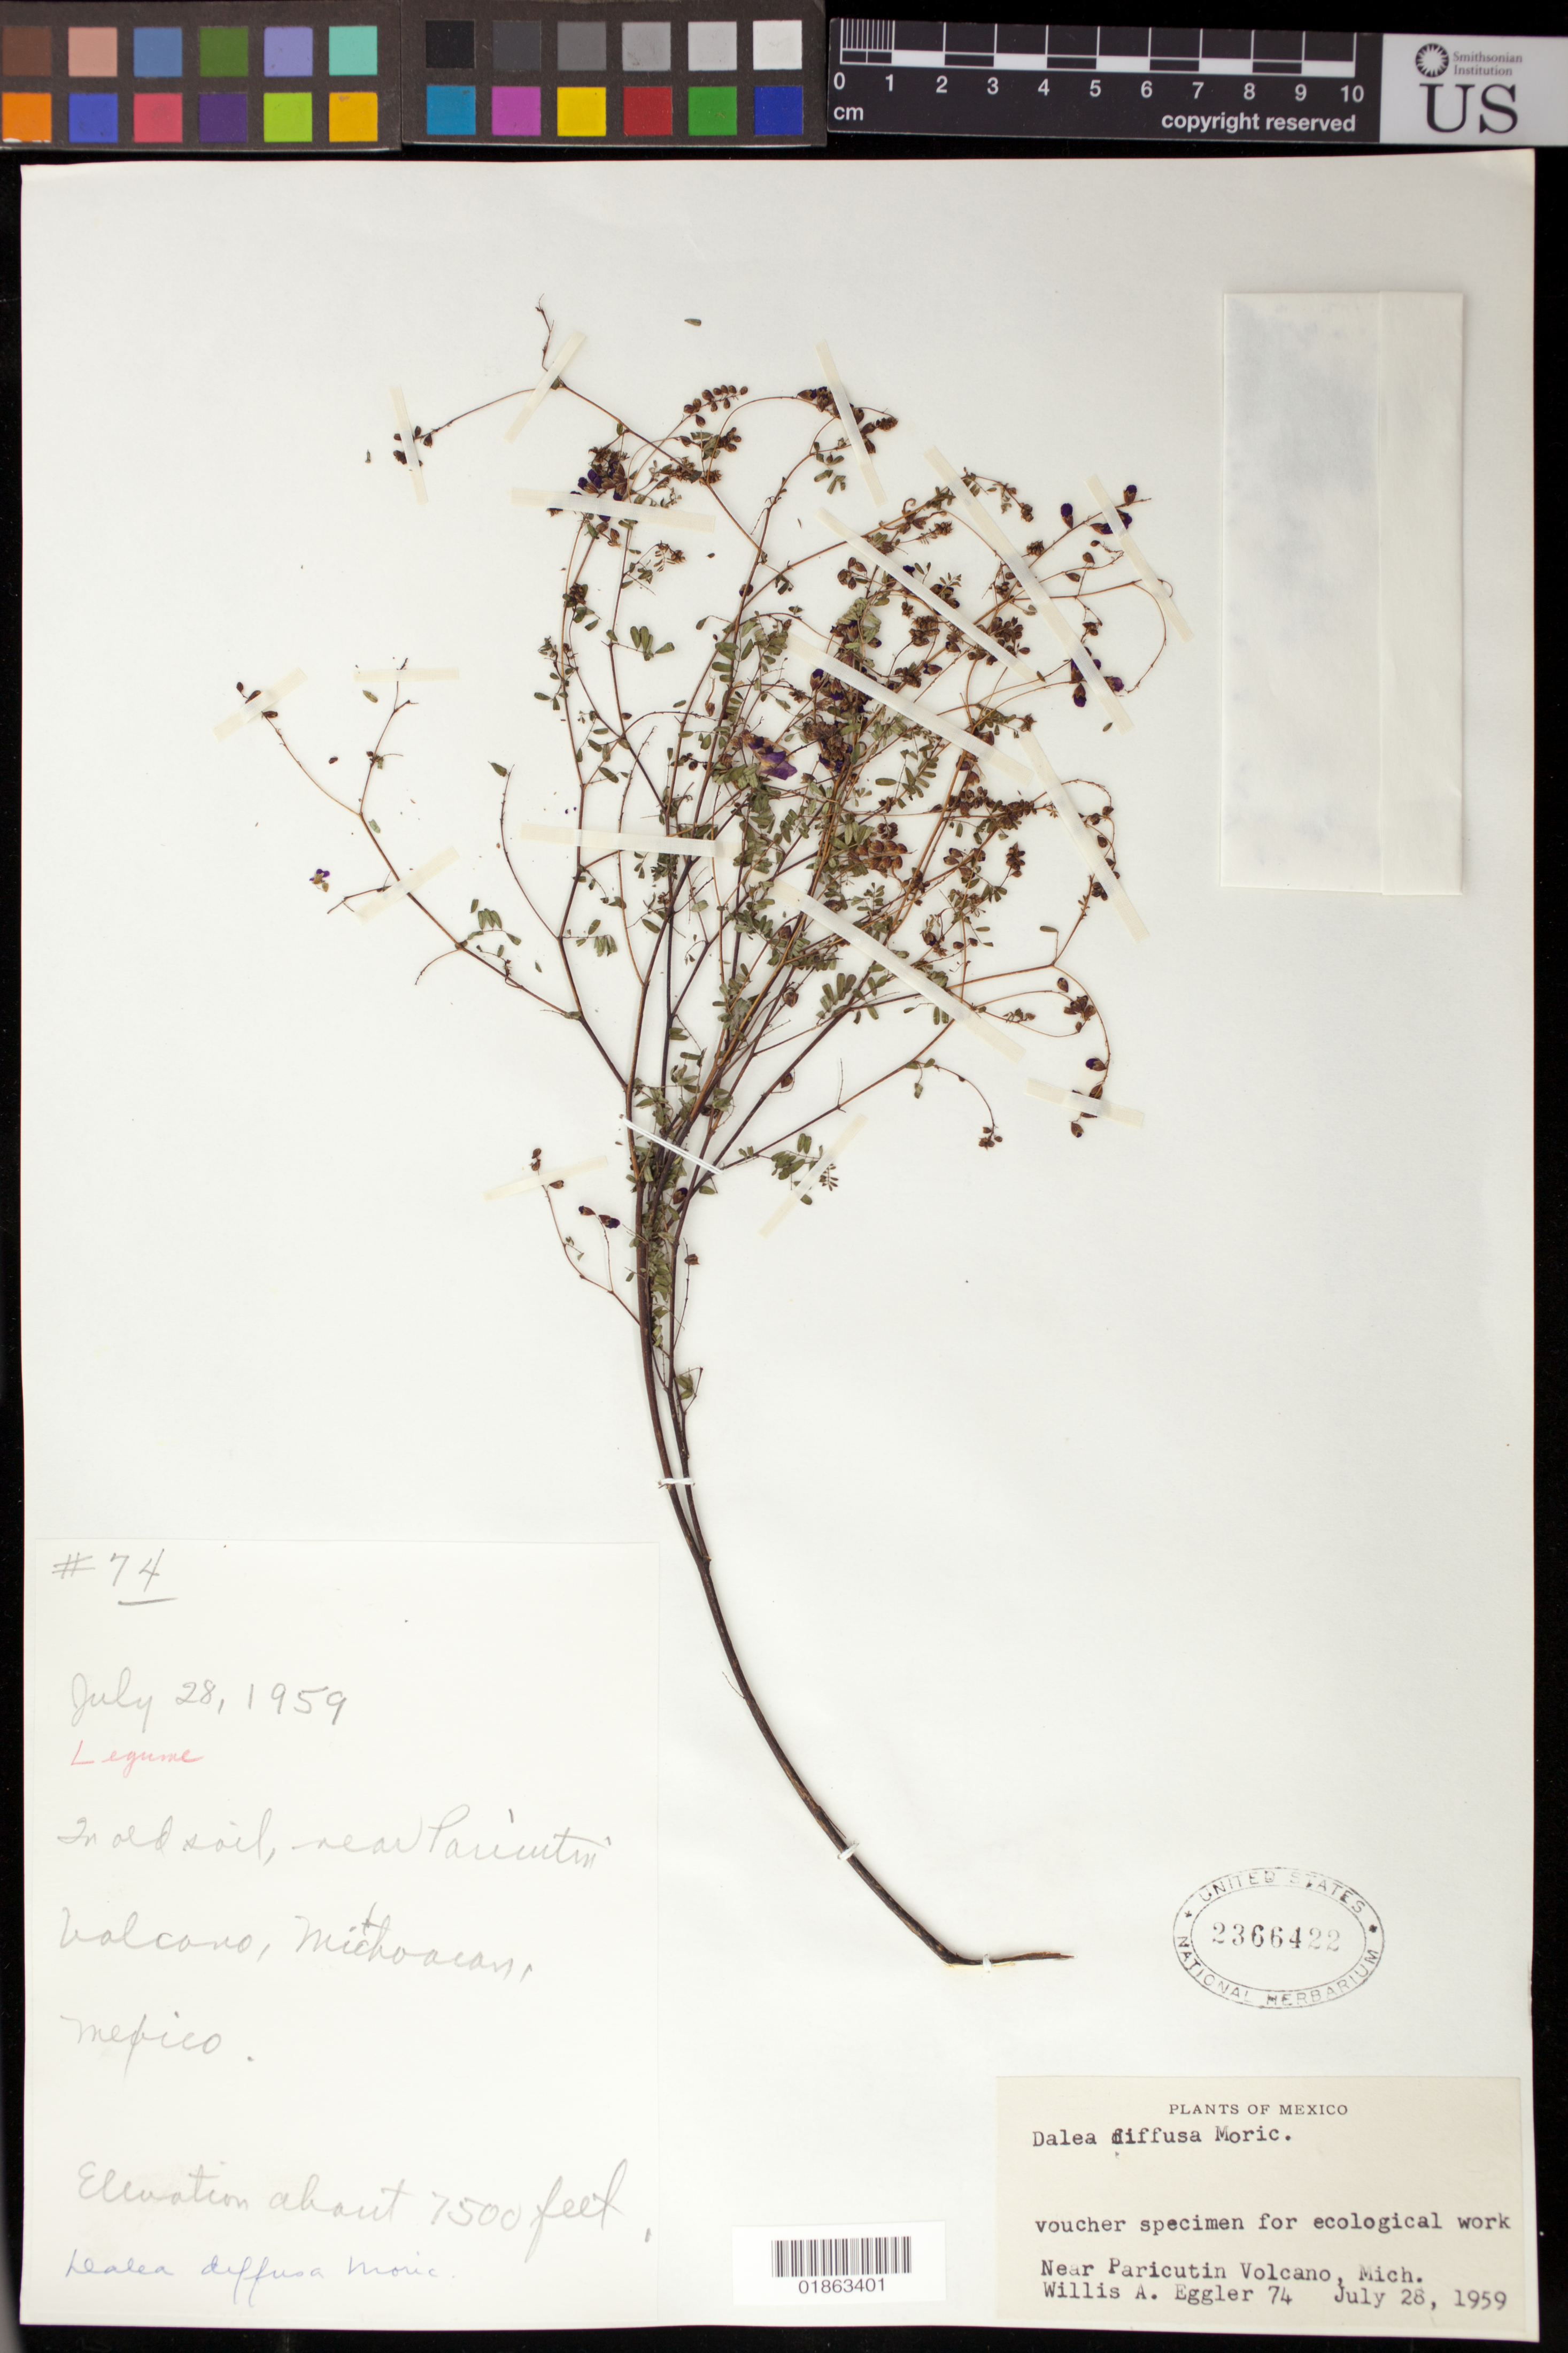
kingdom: Plantae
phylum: Tracheophyta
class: Magnoliopsida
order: Fabales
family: Fabaceae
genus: Marina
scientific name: Marina diffusa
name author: (Moric.) Barneby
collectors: W. A. Eggler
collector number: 74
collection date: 1959-07-28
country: Mexico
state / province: Michoacán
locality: Mexico: Near Paricutin Volcano, Mich.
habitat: In old soil.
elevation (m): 2286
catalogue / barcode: US 2366422